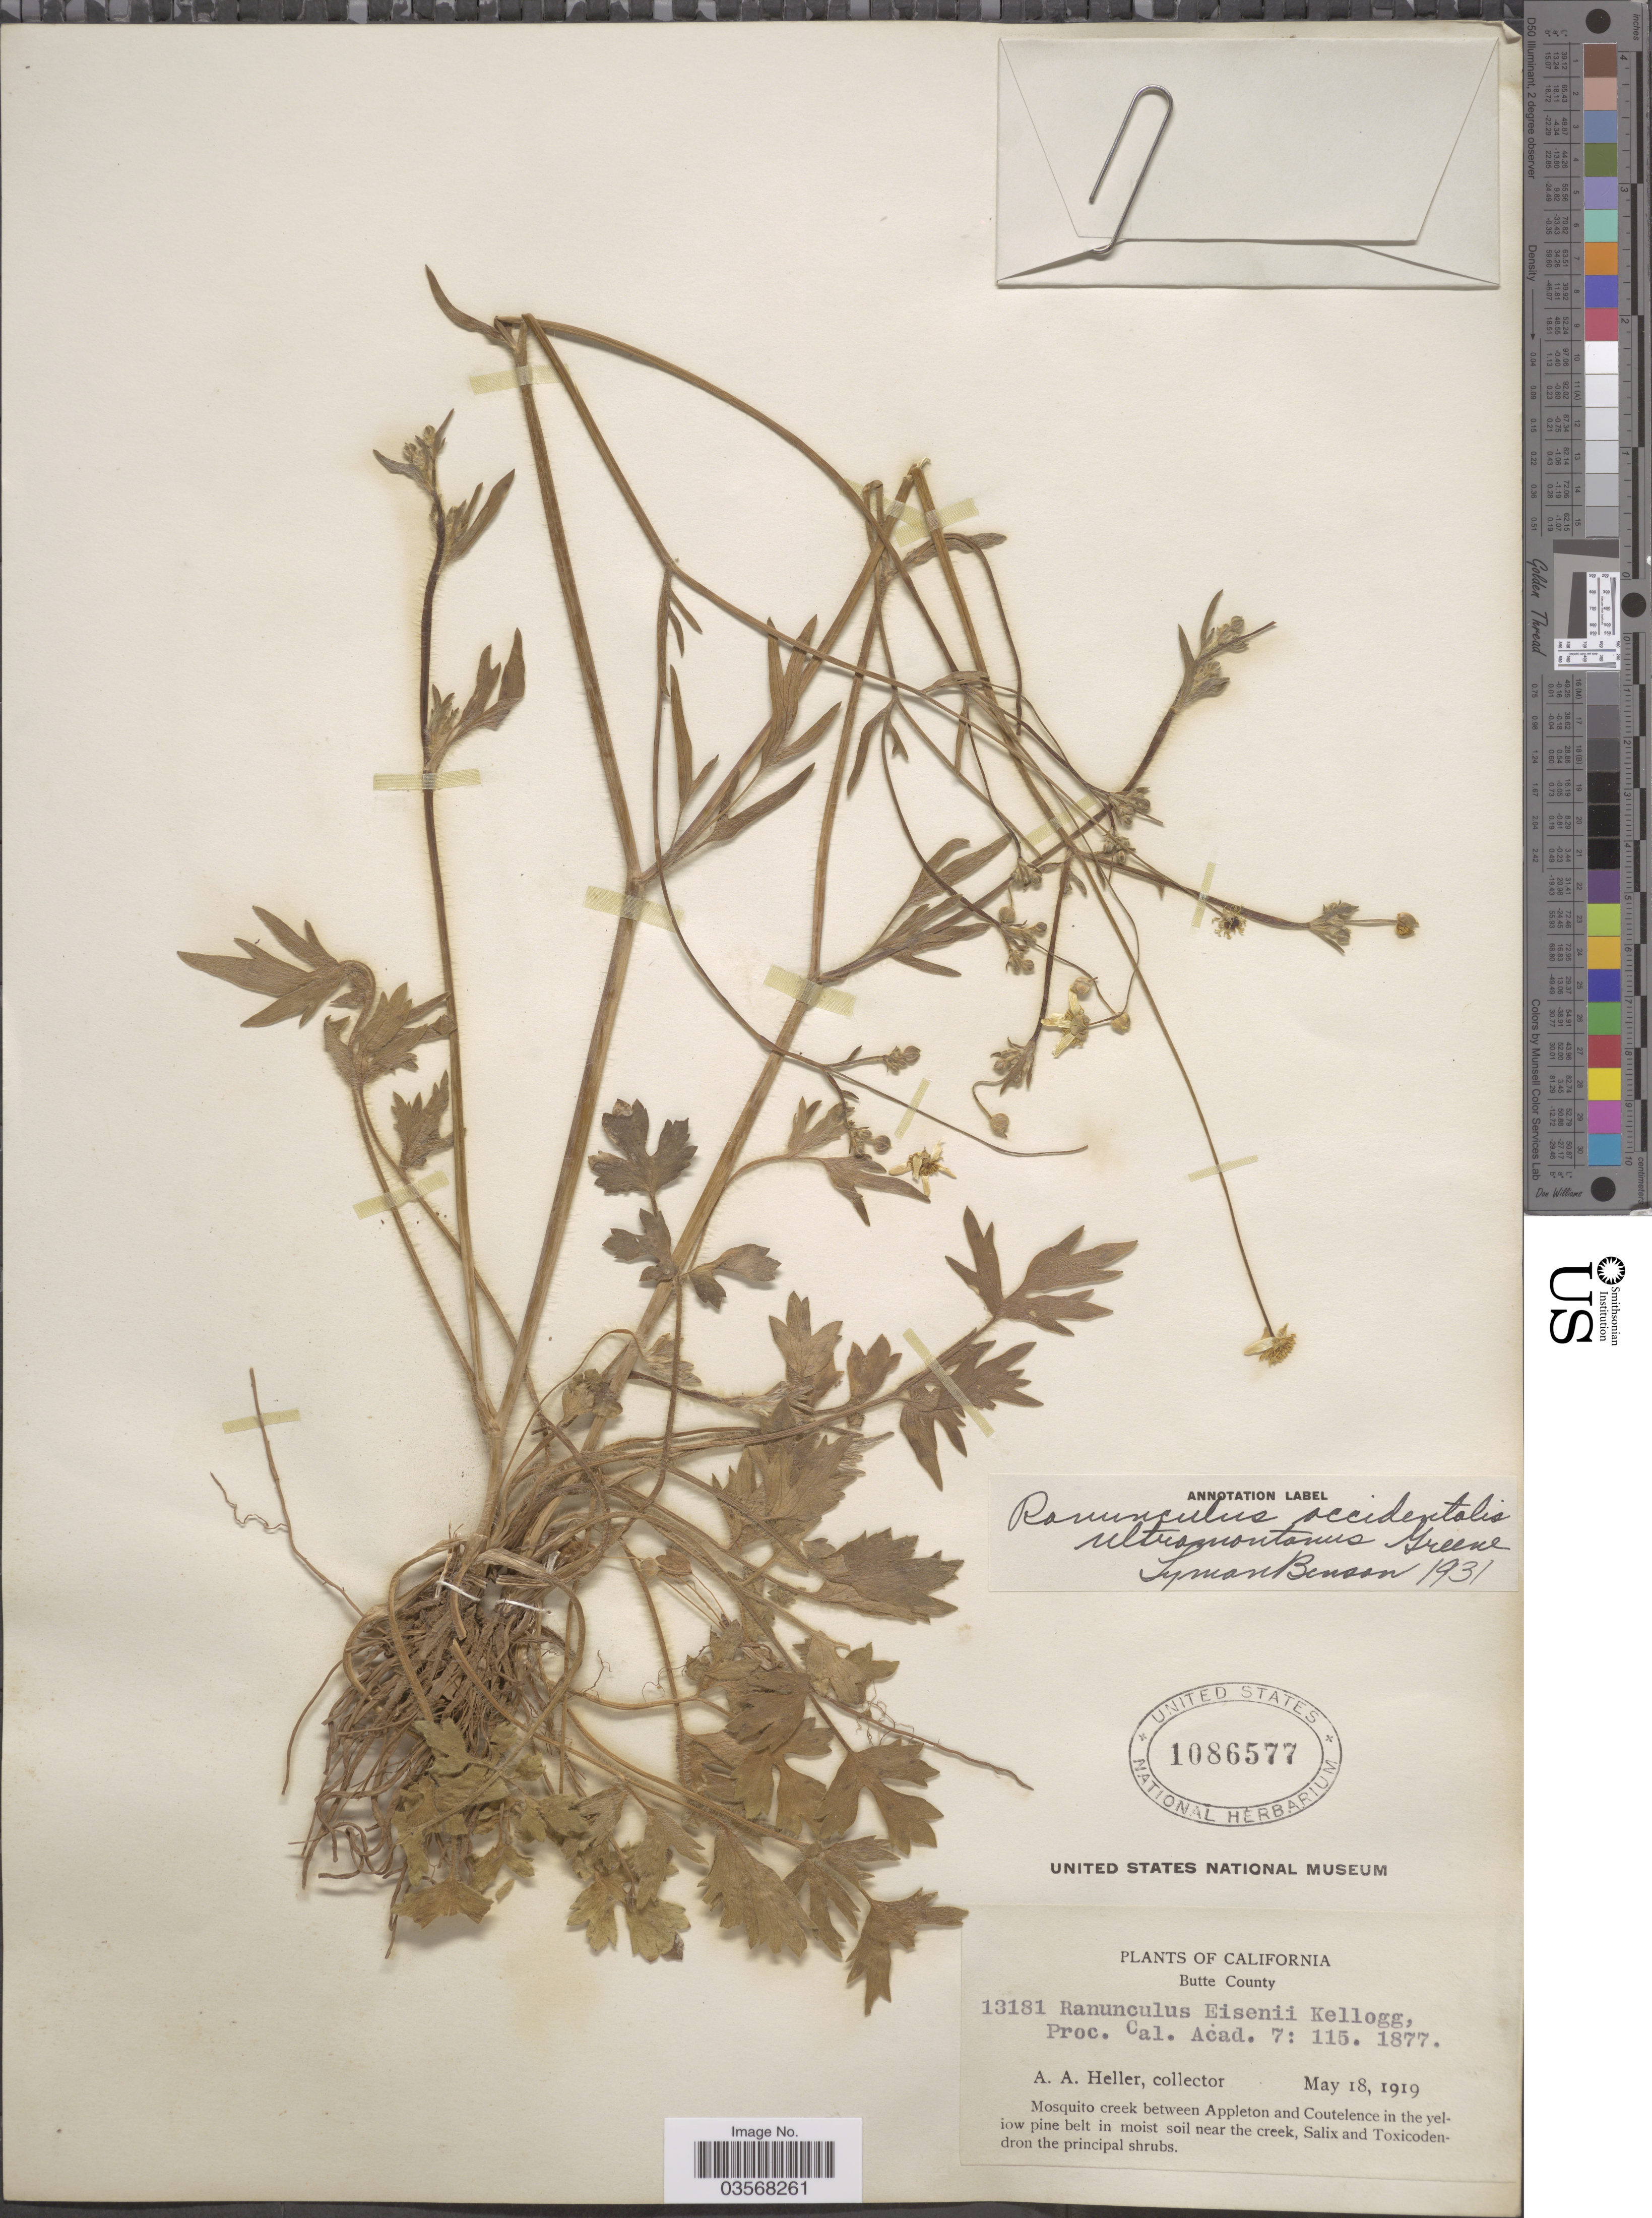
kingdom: Plantae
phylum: Tracheophyta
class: Magnoliopsida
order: Ranunculales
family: Ranunculaceae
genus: Ranunculus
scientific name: Ranunculus occidentalis var. ultramontanus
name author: Nutt.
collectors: A. A. Heller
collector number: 13181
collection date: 1919-05-18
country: United States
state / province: California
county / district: Butte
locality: Butte County. Mosquito creek between Appleton and Coutelence.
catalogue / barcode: US 1086577